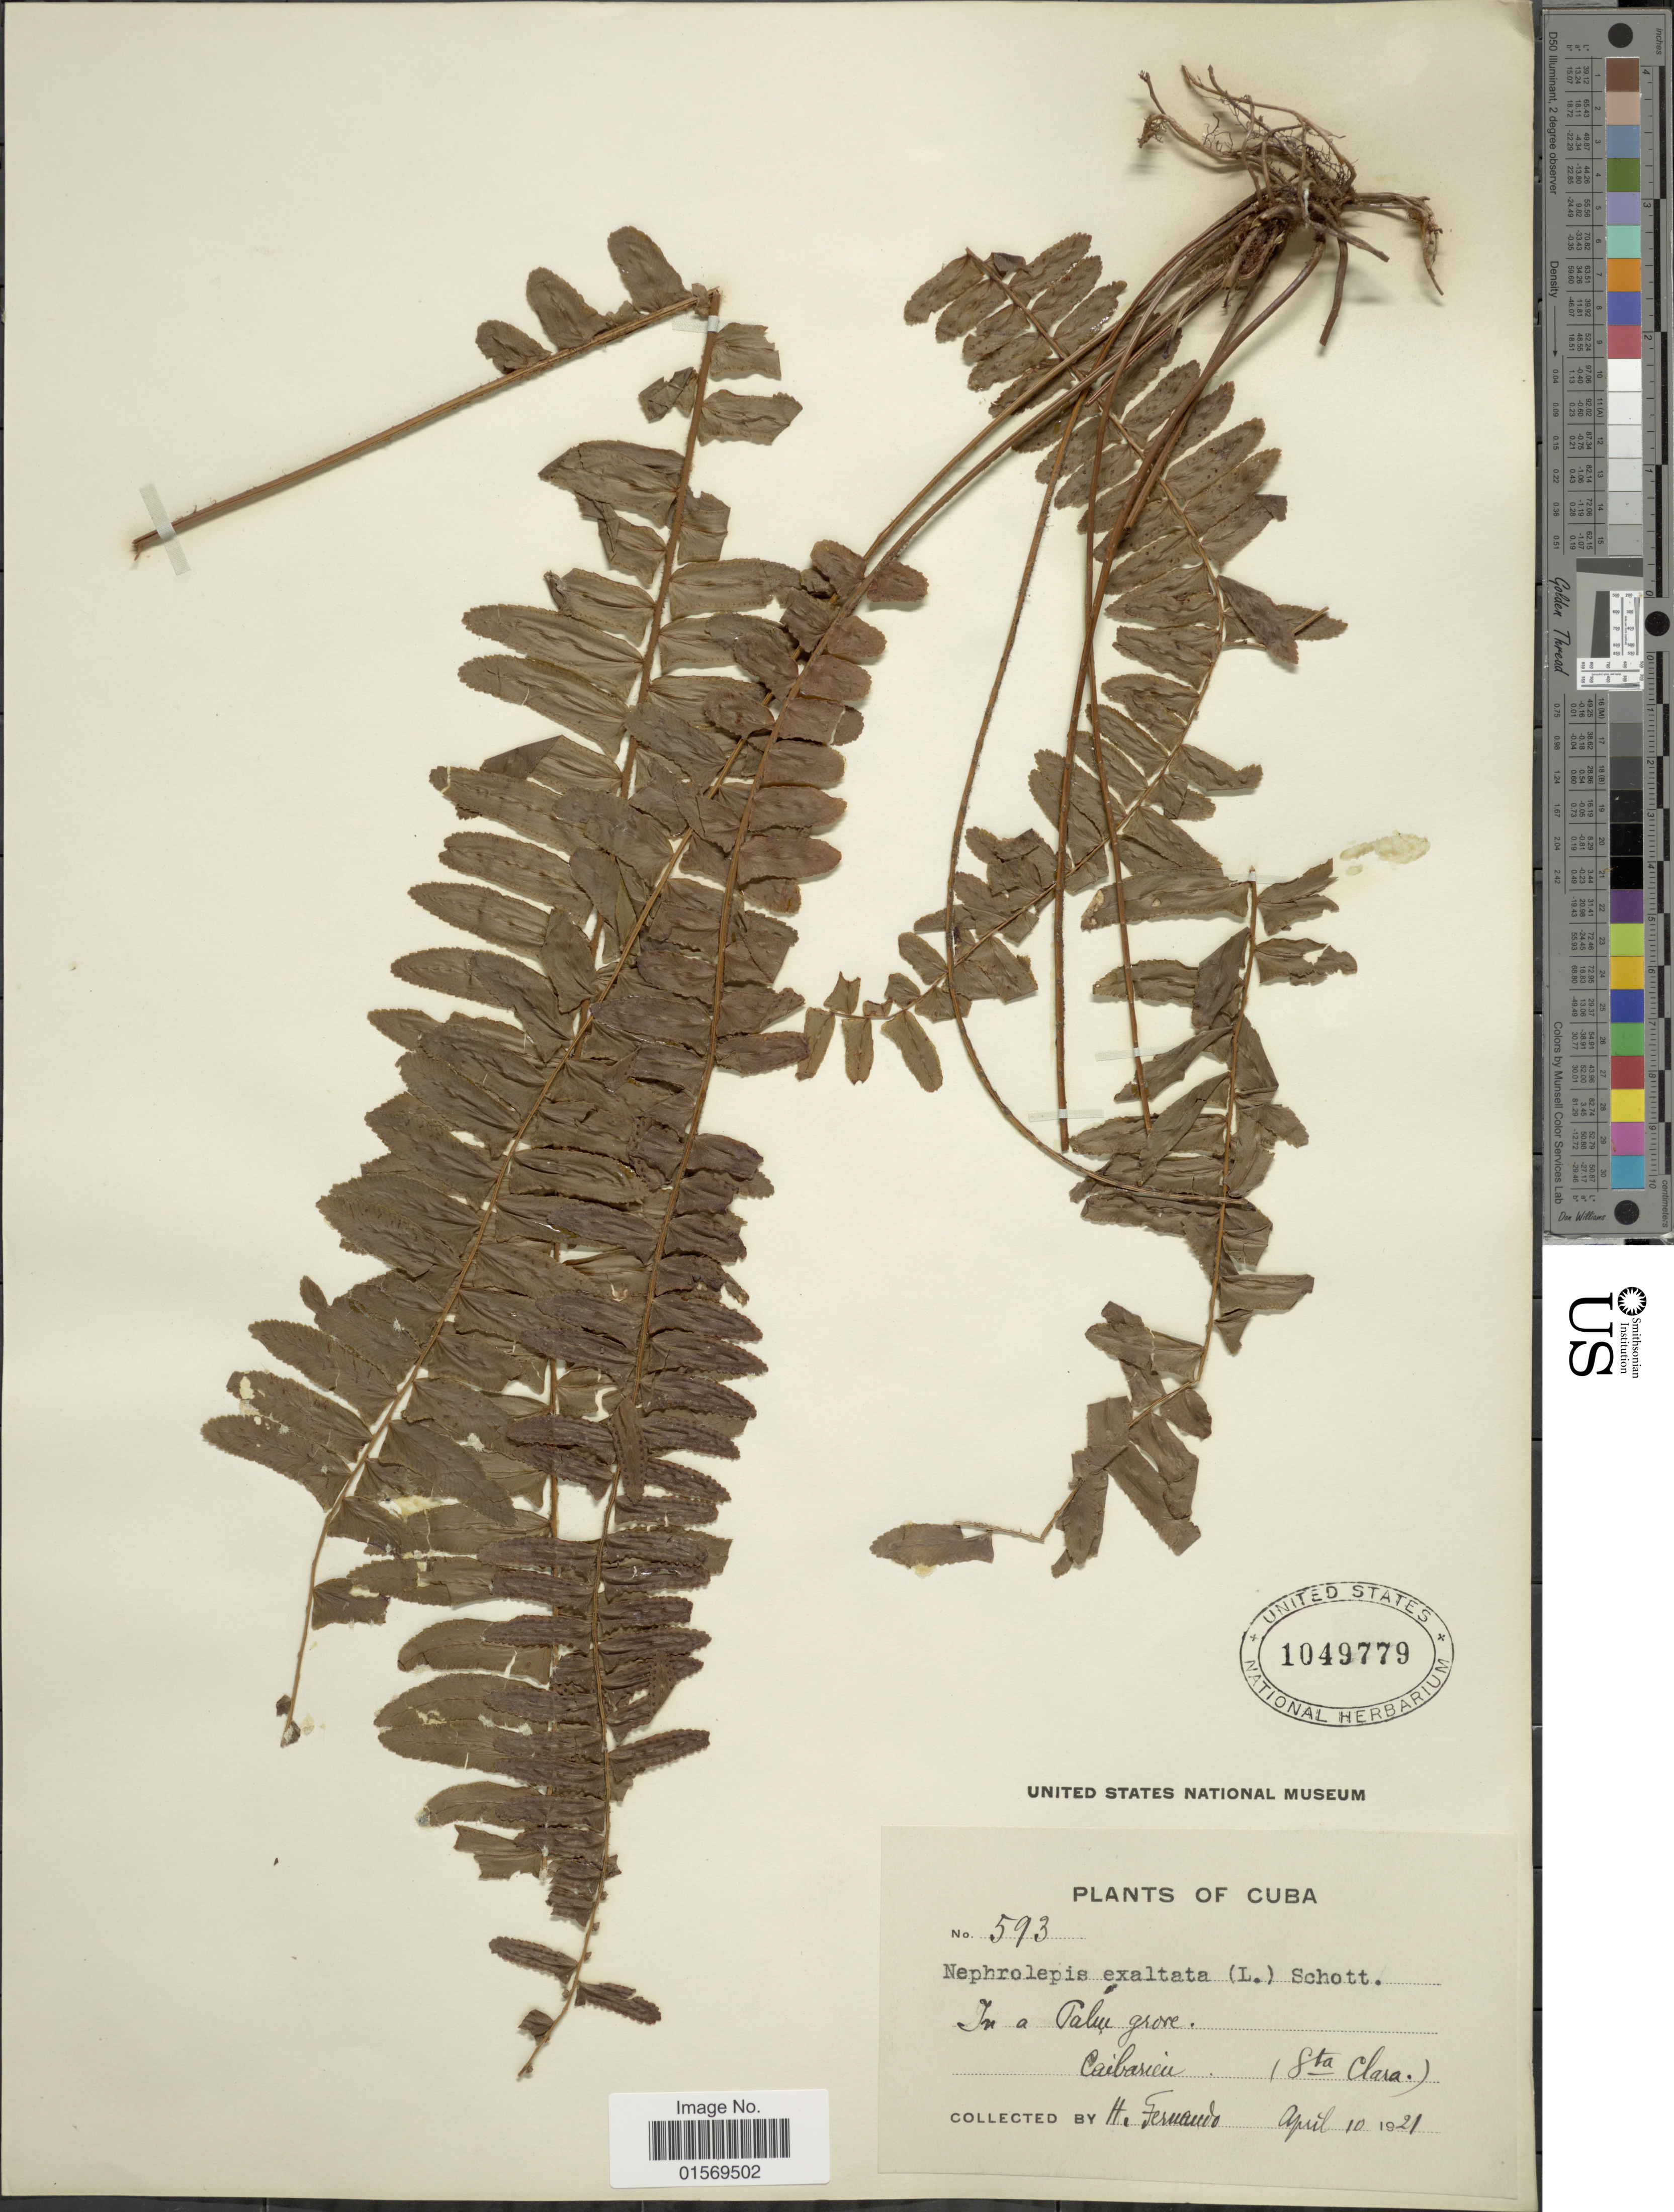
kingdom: Plantae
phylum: Tracheophyta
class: Polypodiopsida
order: Polypodiales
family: Nephrolepidaceae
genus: Nephrolepis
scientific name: Nephrolepis rivularis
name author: (Vahl) Mett. ex Krug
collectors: H. Fernando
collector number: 593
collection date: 1921-04-10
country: Cuba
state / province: Las Villas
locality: Cuba. Caibarien, (Sta. Clara).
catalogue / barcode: US 1049779